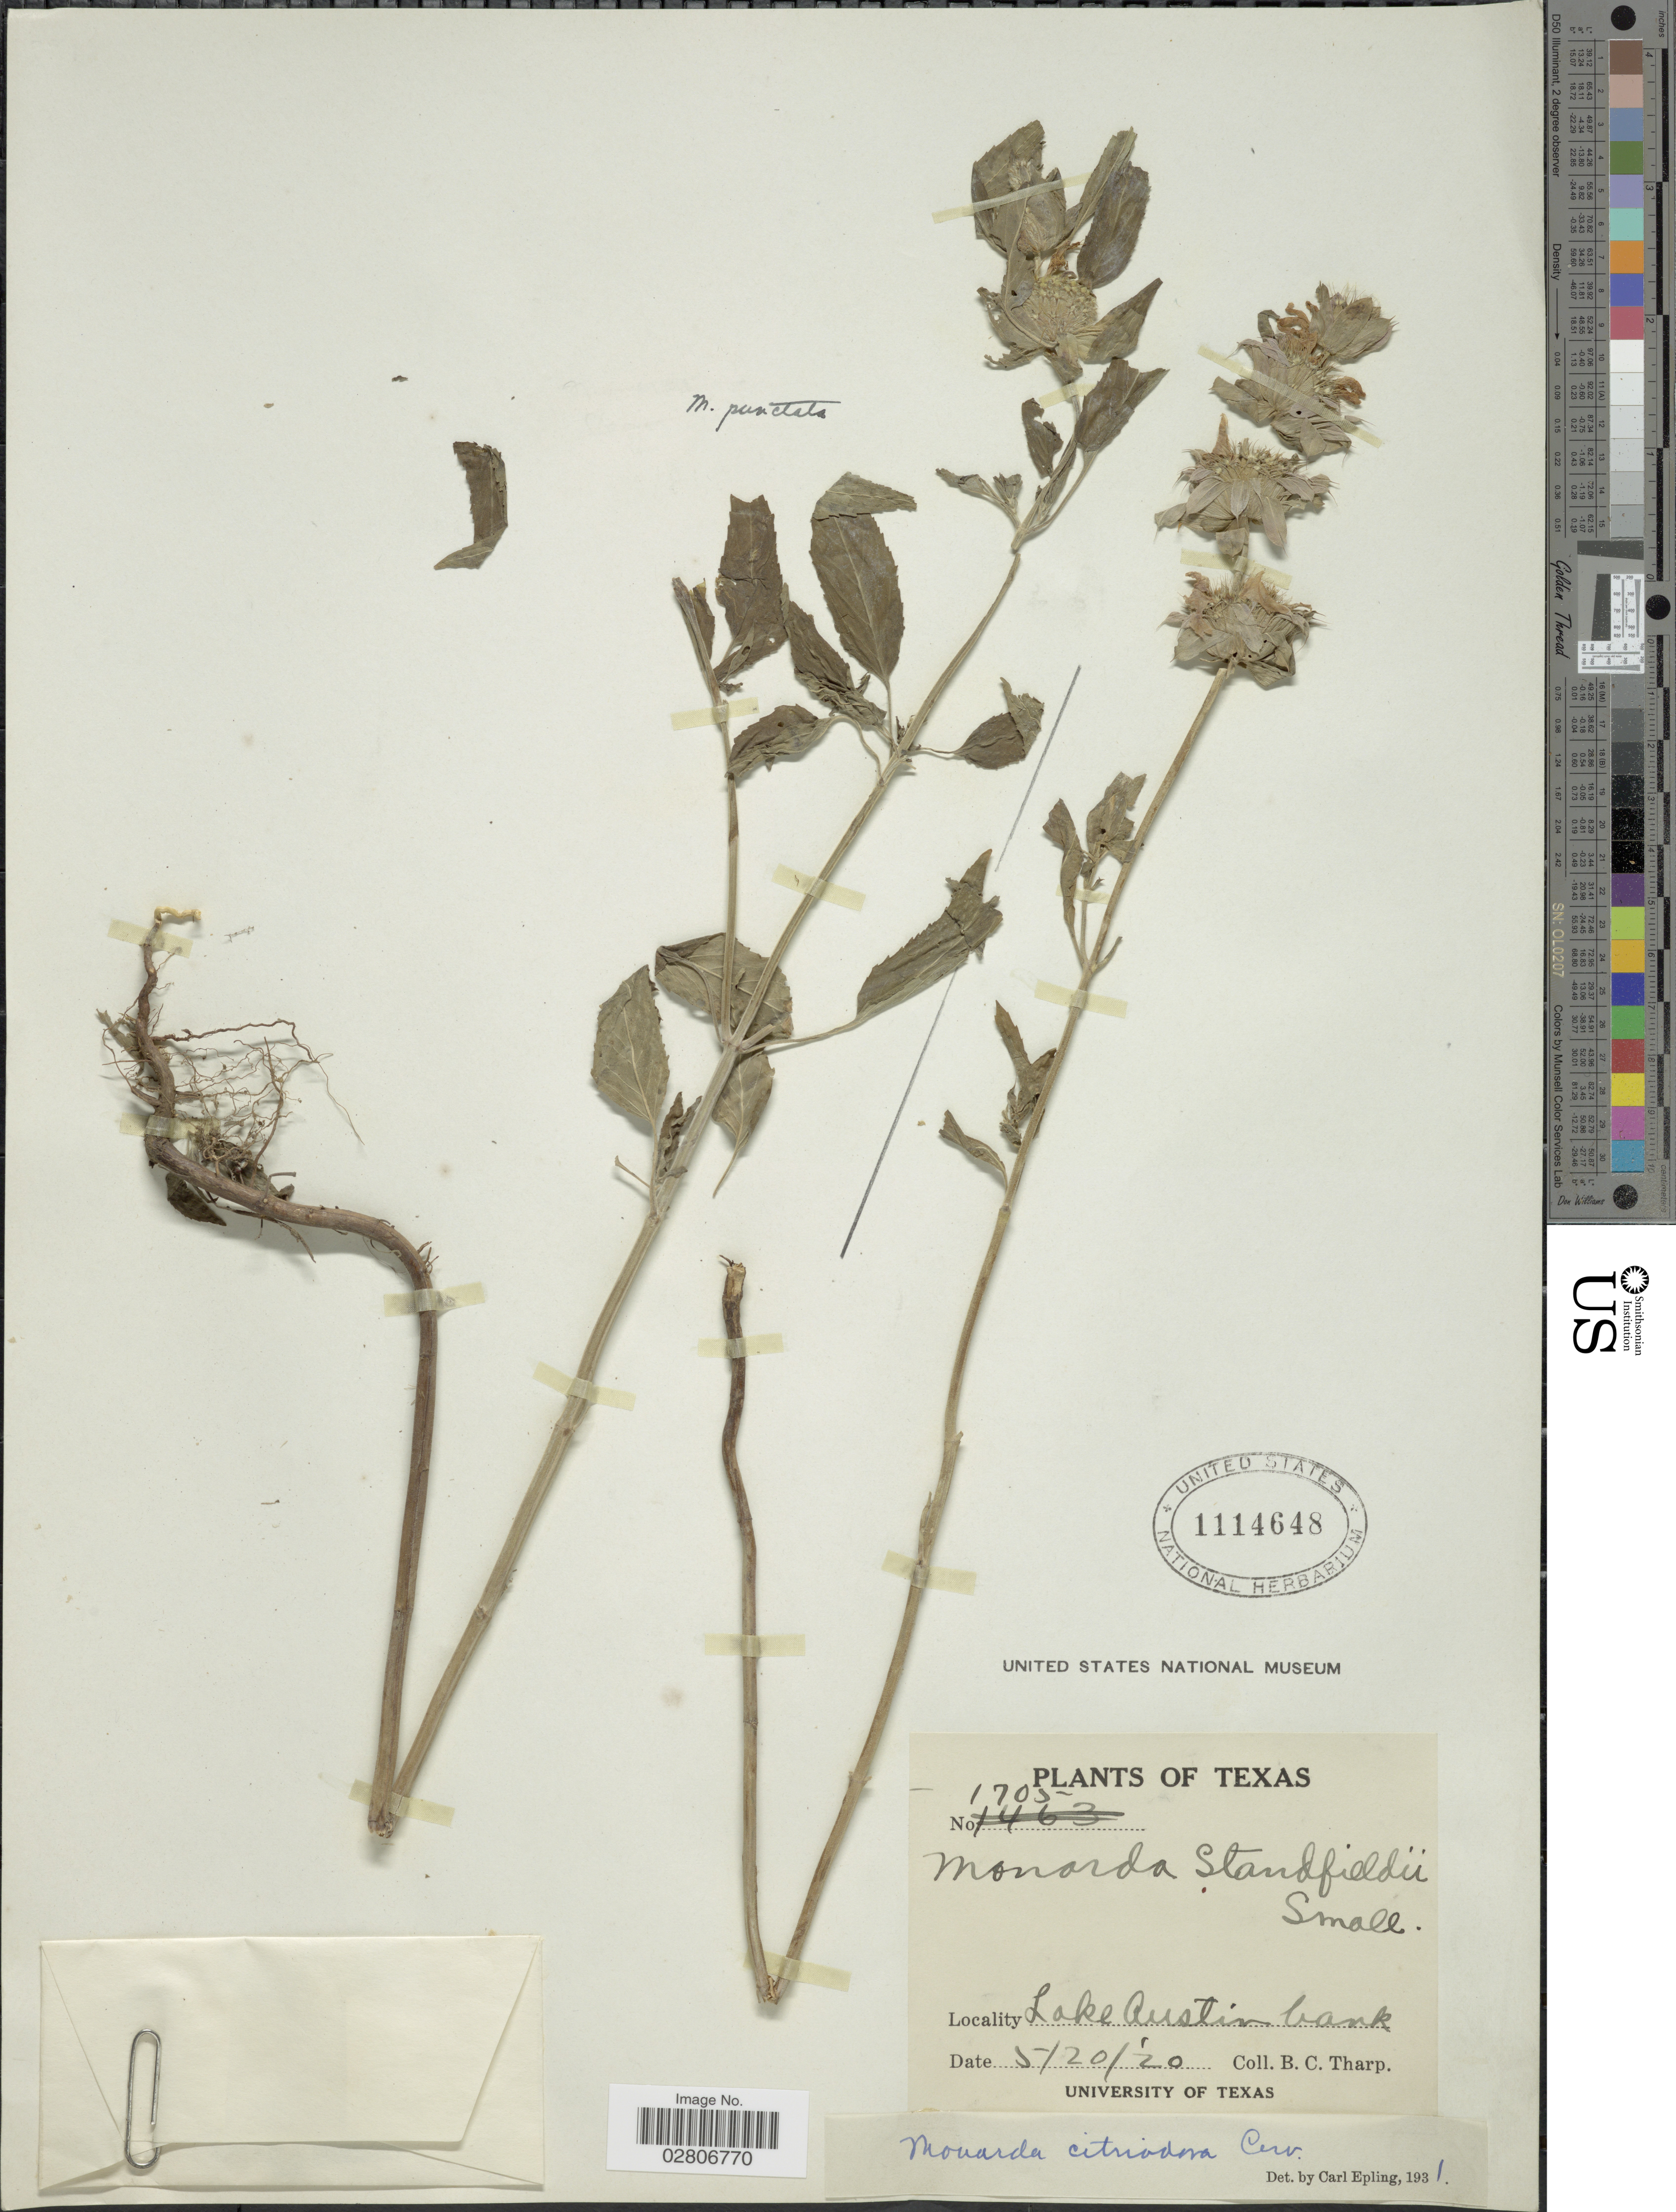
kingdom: Plantae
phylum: Tracheophyta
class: Magnoliopsida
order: Lamiales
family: Lamiaceae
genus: Monarda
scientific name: Monarda citriodora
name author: Cerv. ex Lag.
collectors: B. C. Tharp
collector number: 1705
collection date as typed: Transcribed d/m/y: 20/5/20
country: United States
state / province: Texas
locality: Lake Austin bank.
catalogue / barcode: US 1114648